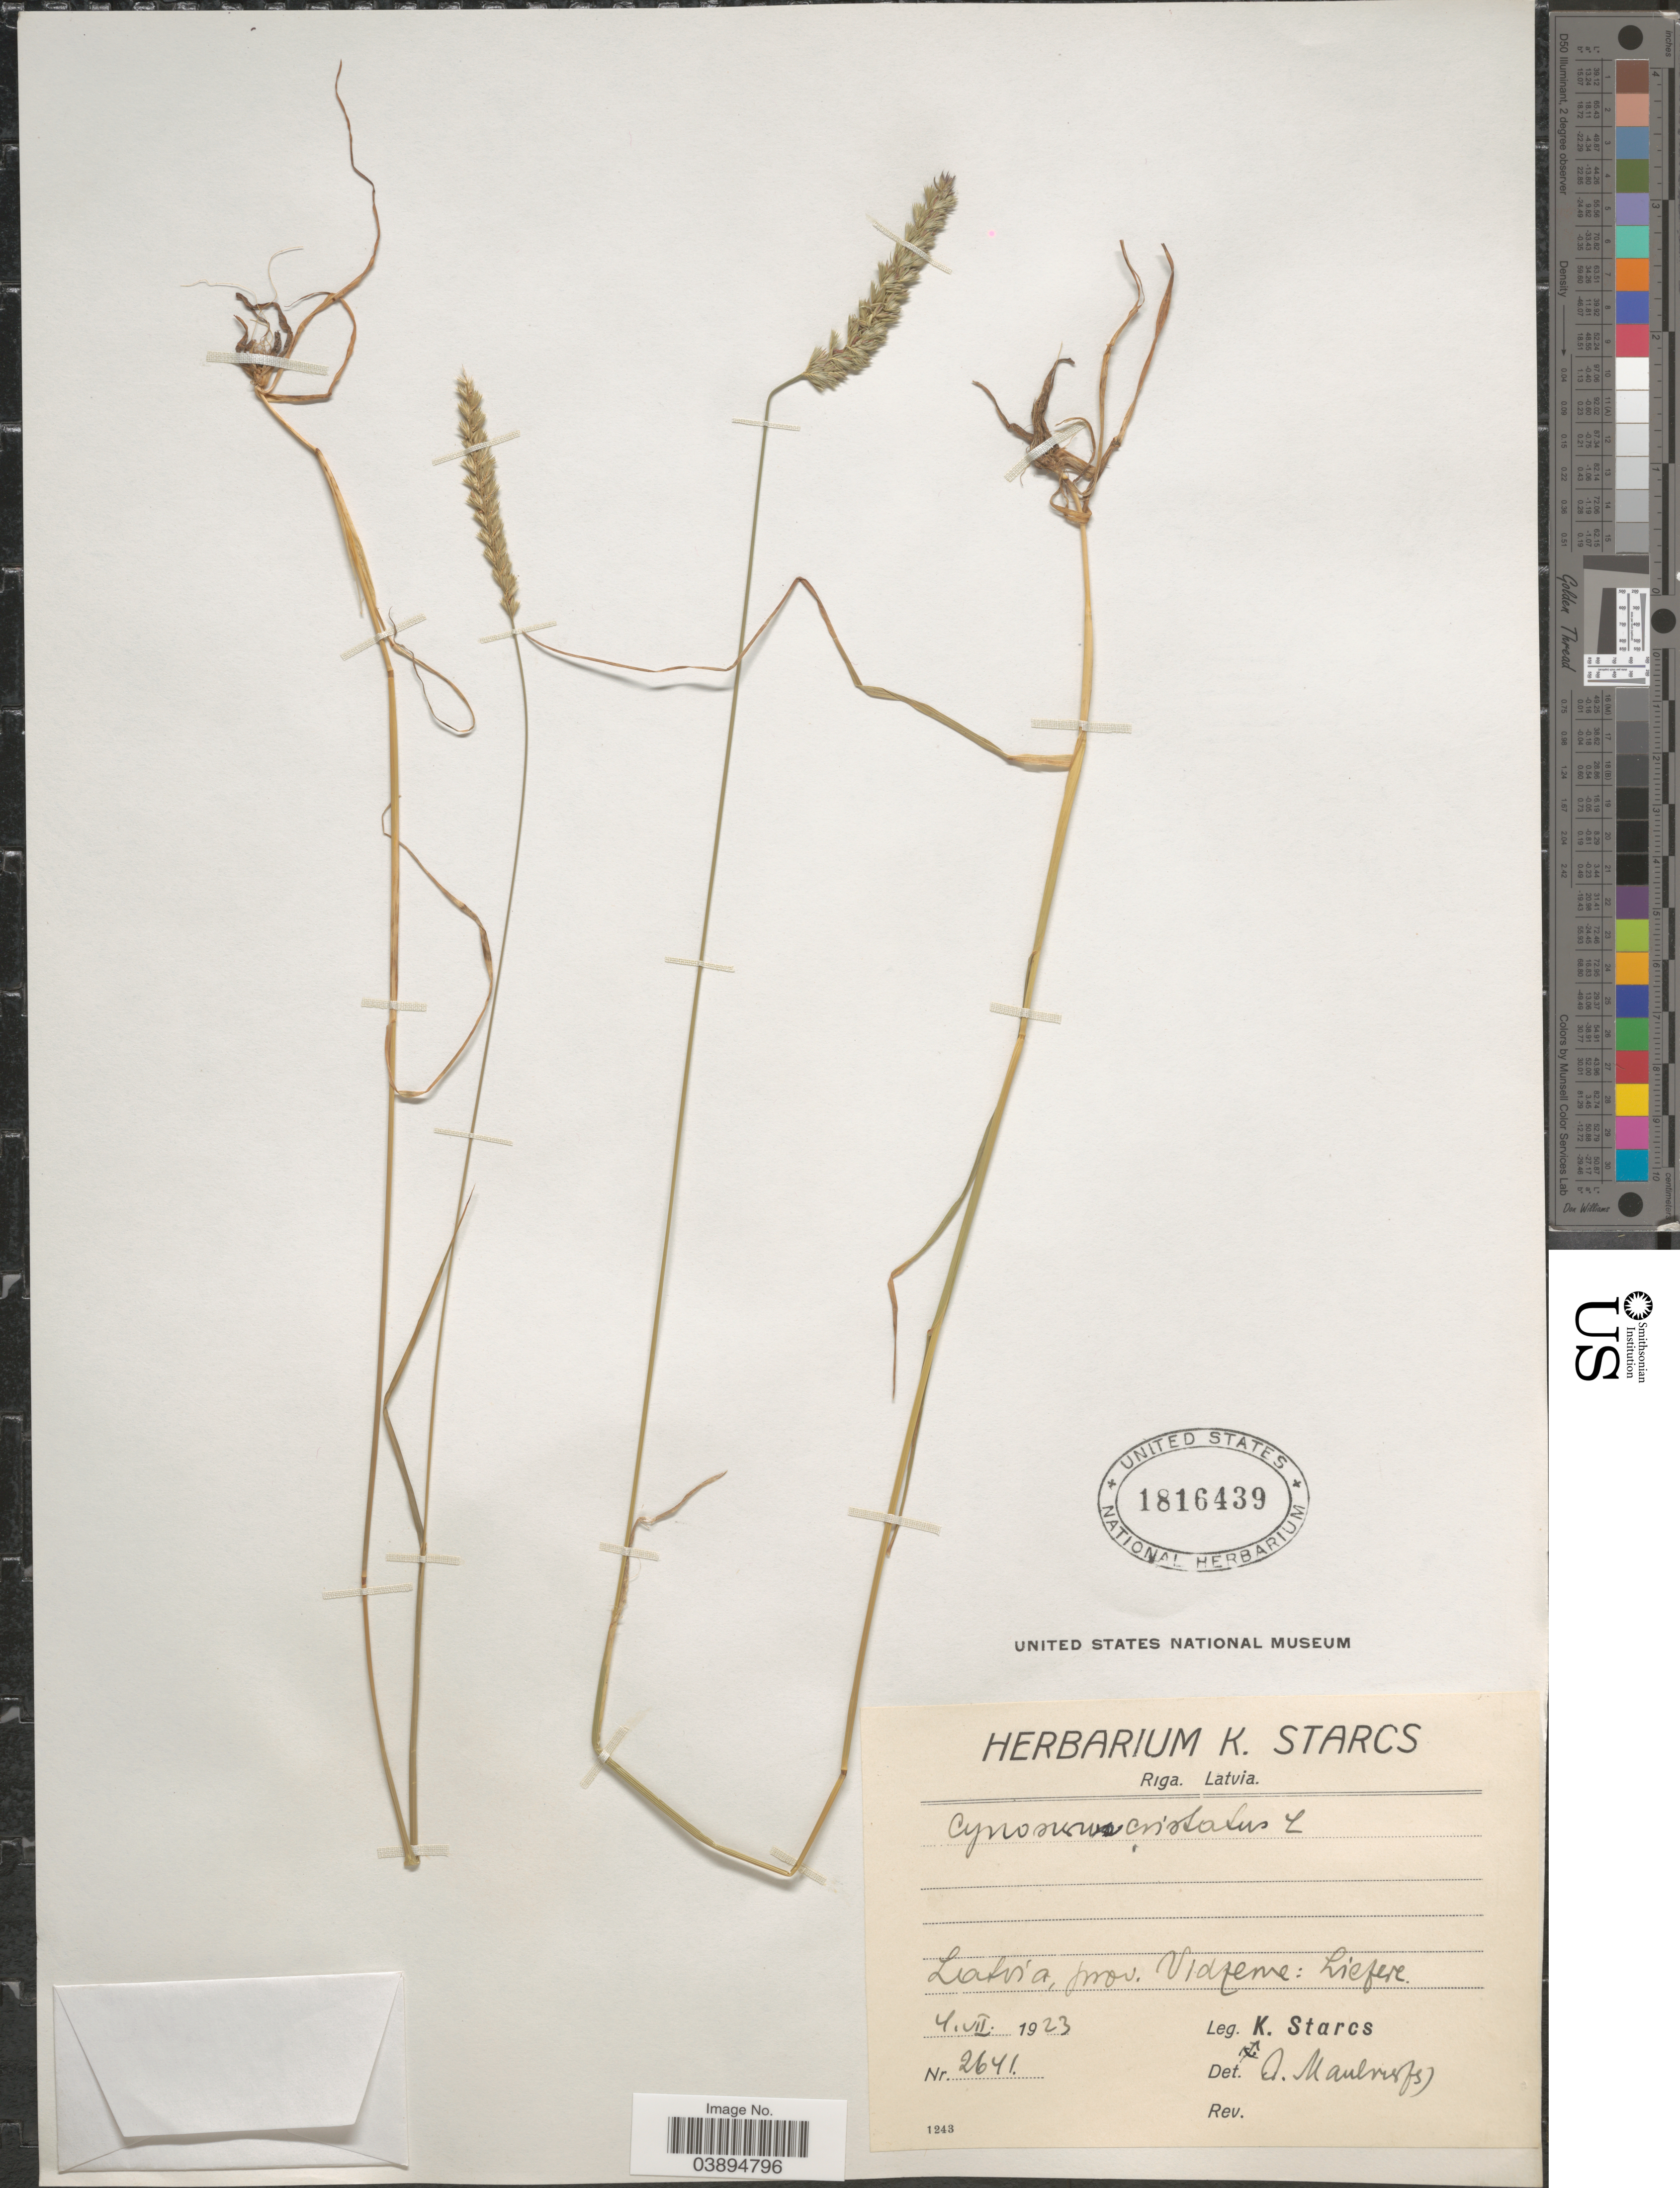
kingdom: Plantae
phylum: Tracheophyta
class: Liliopsida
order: Poales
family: Poaceae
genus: Cynosurus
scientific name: Cynosurus cristatus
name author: L.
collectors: K. Starcs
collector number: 2641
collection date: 1923-07-04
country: Latvia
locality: Prov. Vidzeme: Liefer.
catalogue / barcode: US 1816439